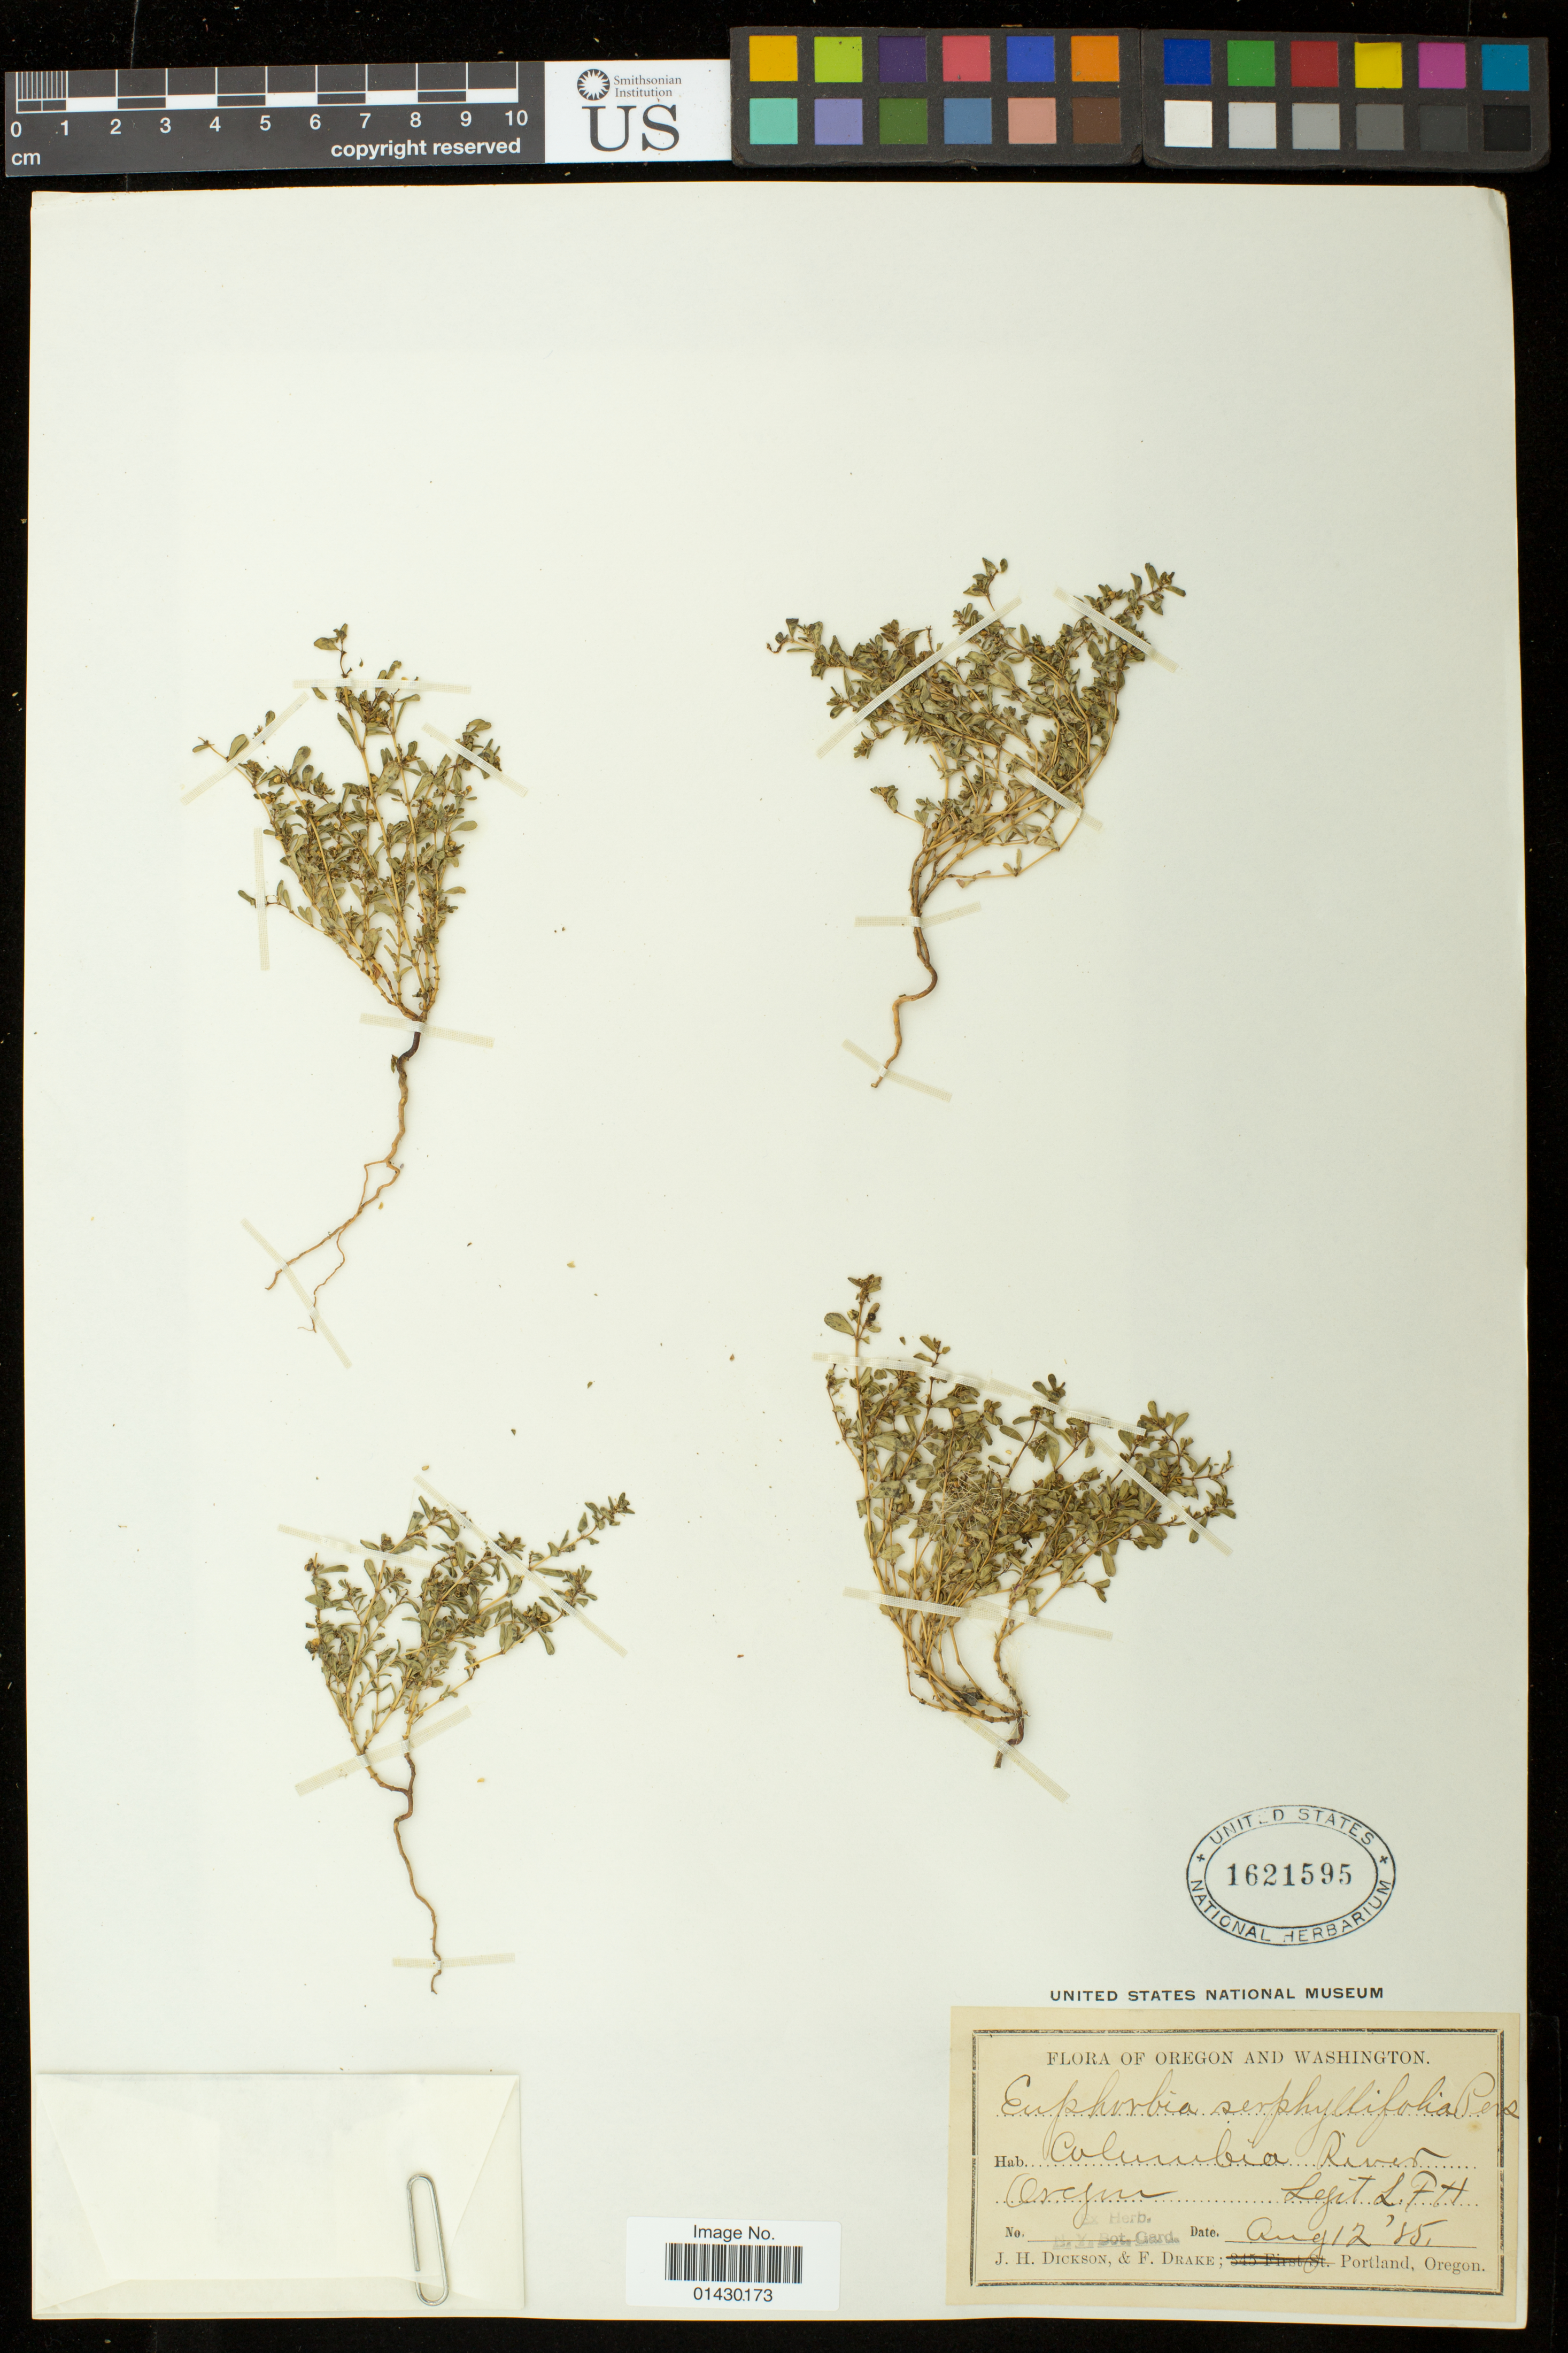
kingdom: Plantae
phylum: Tracheophyta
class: Magnoliopsida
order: Malpighiales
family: Euphorbiaceae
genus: Euphorbia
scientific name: Euphorbia serpillifolia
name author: Pers.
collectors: J. Dickson & F. Drake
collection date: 1885-08-12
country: United States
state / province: Oregon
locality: Columbia River Oregon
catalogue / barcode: US 1621595